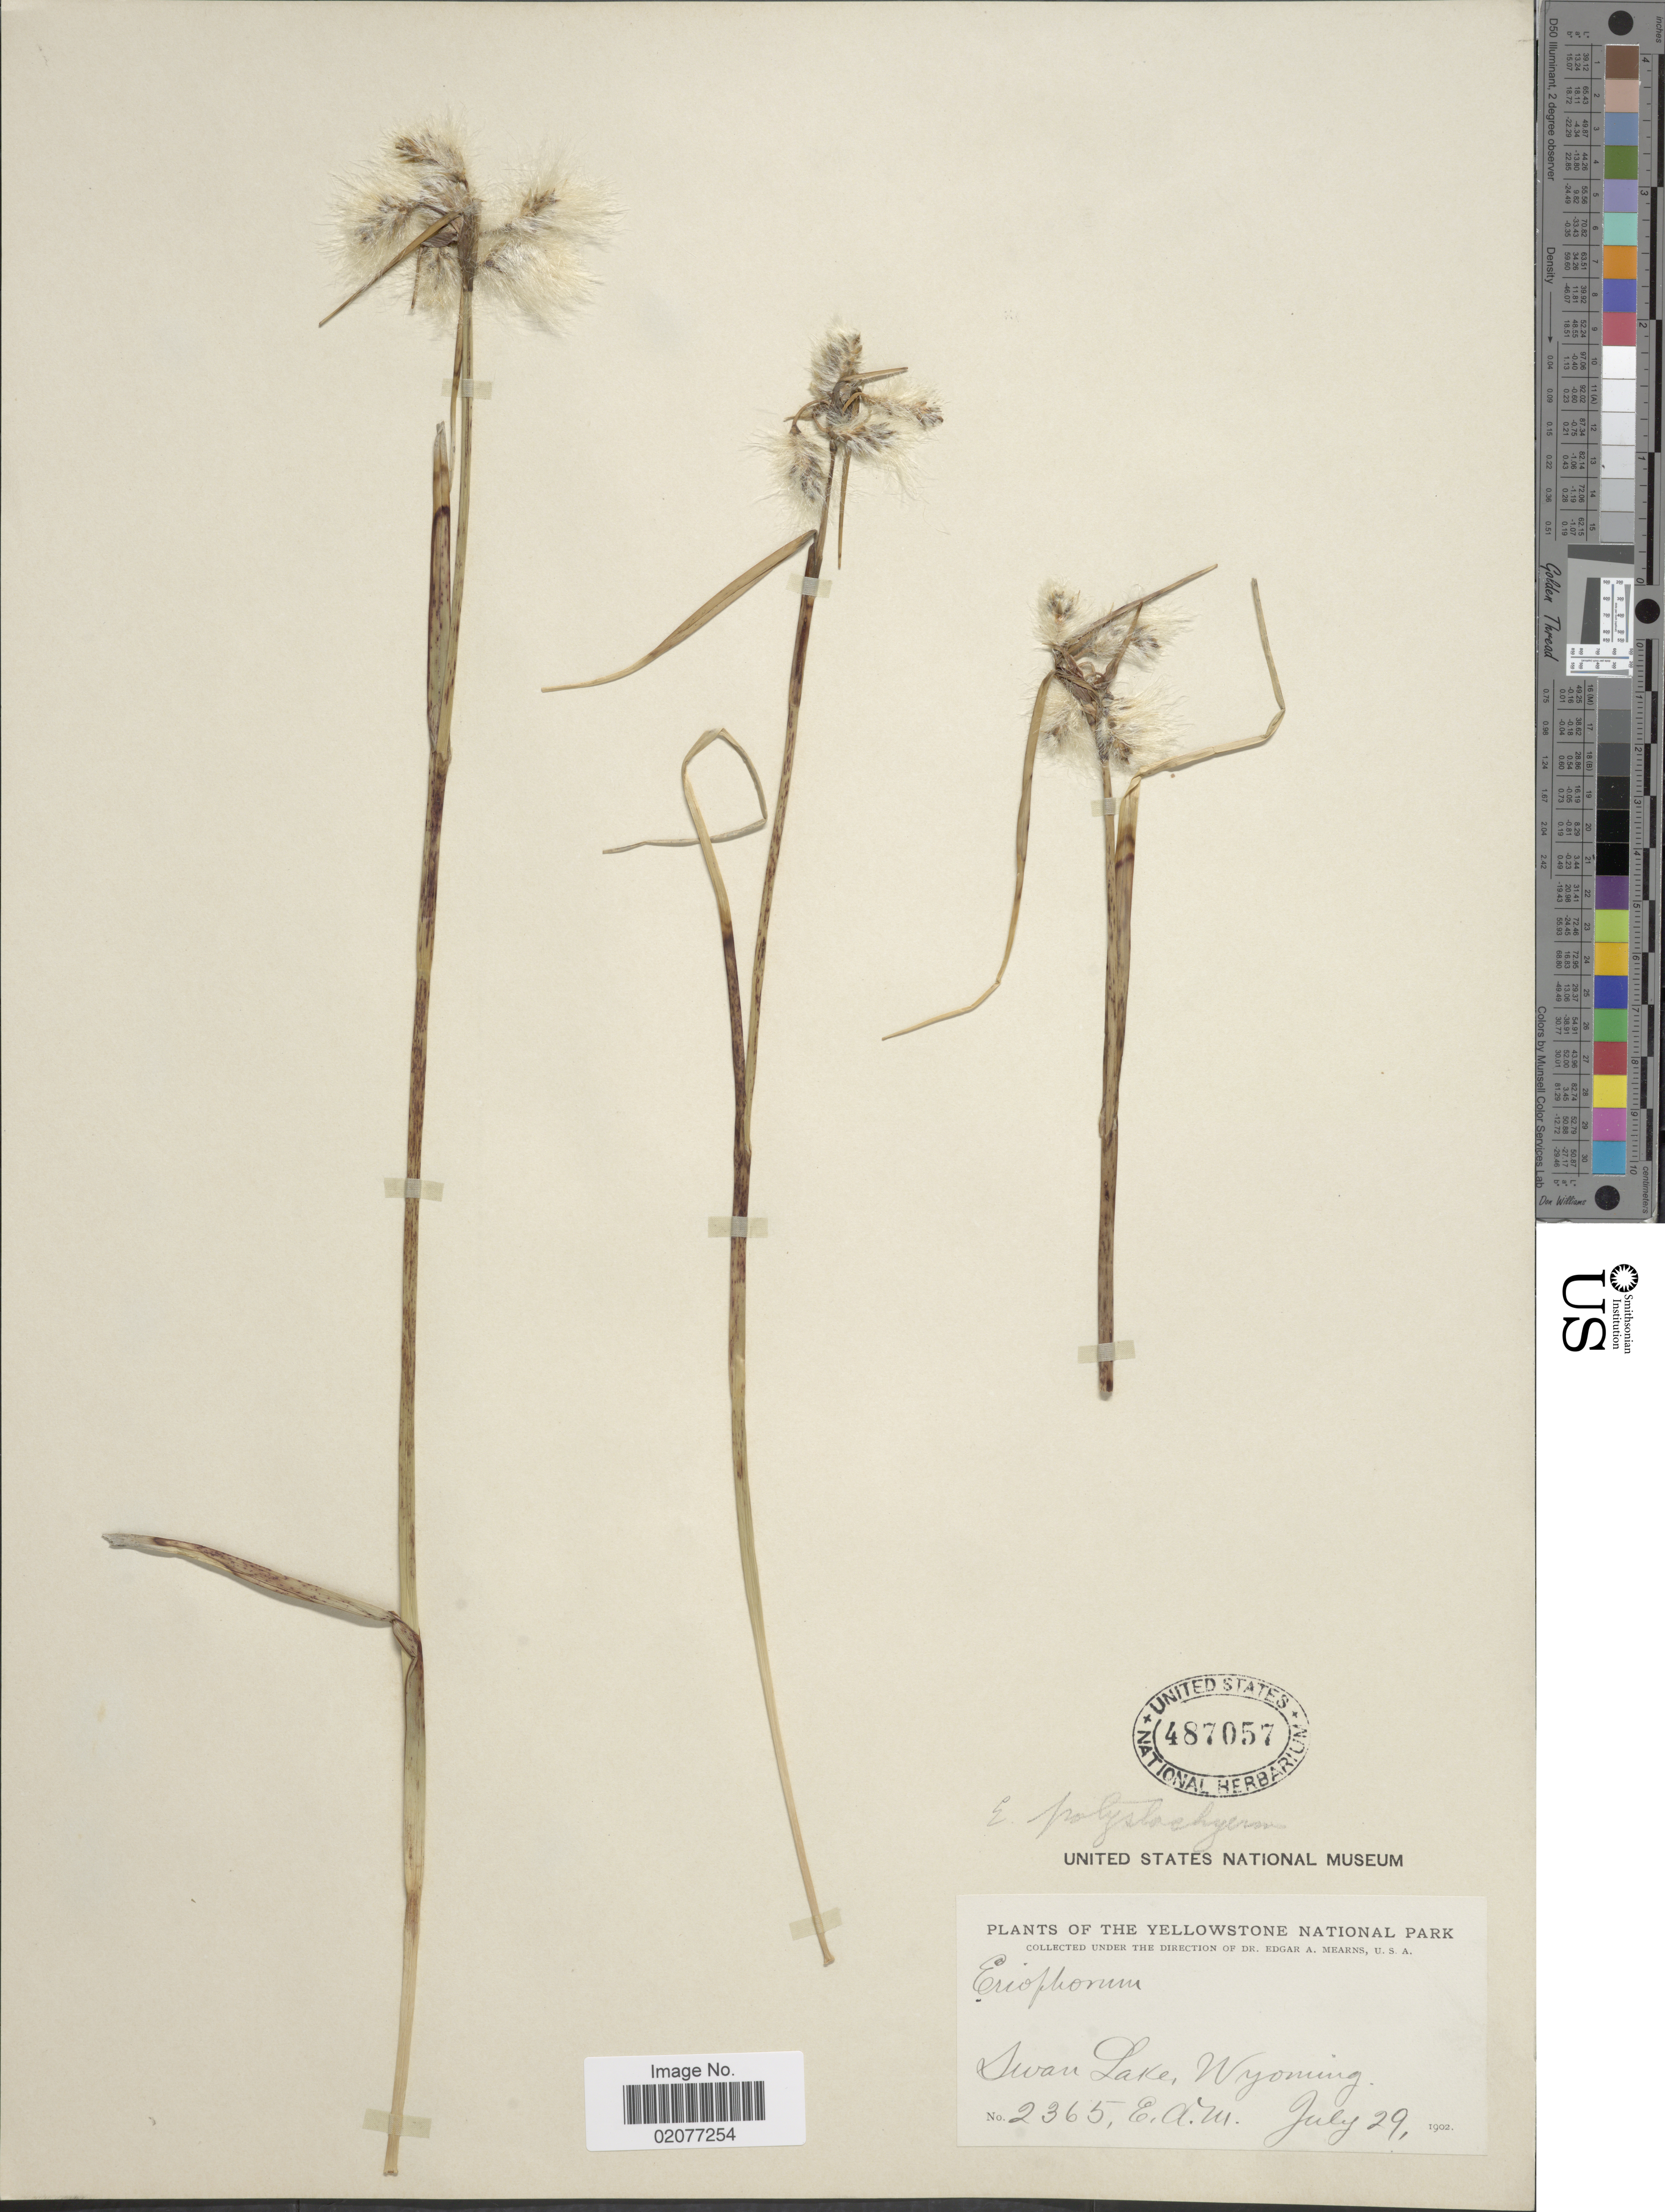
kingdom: Plantae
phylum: Tracheophyta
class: Liliopsida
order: Poales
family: Cyperaceae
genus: Eriophorum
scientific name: Eriophorum angustifolium subsp. angustifolium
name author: Honck.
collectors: E. A. Mearns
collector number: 2365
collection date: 1902-07-29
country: United States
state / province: Wyoming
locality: Yellowstone National Park . Swan Lake , Wyoming.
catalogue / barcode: US 487057